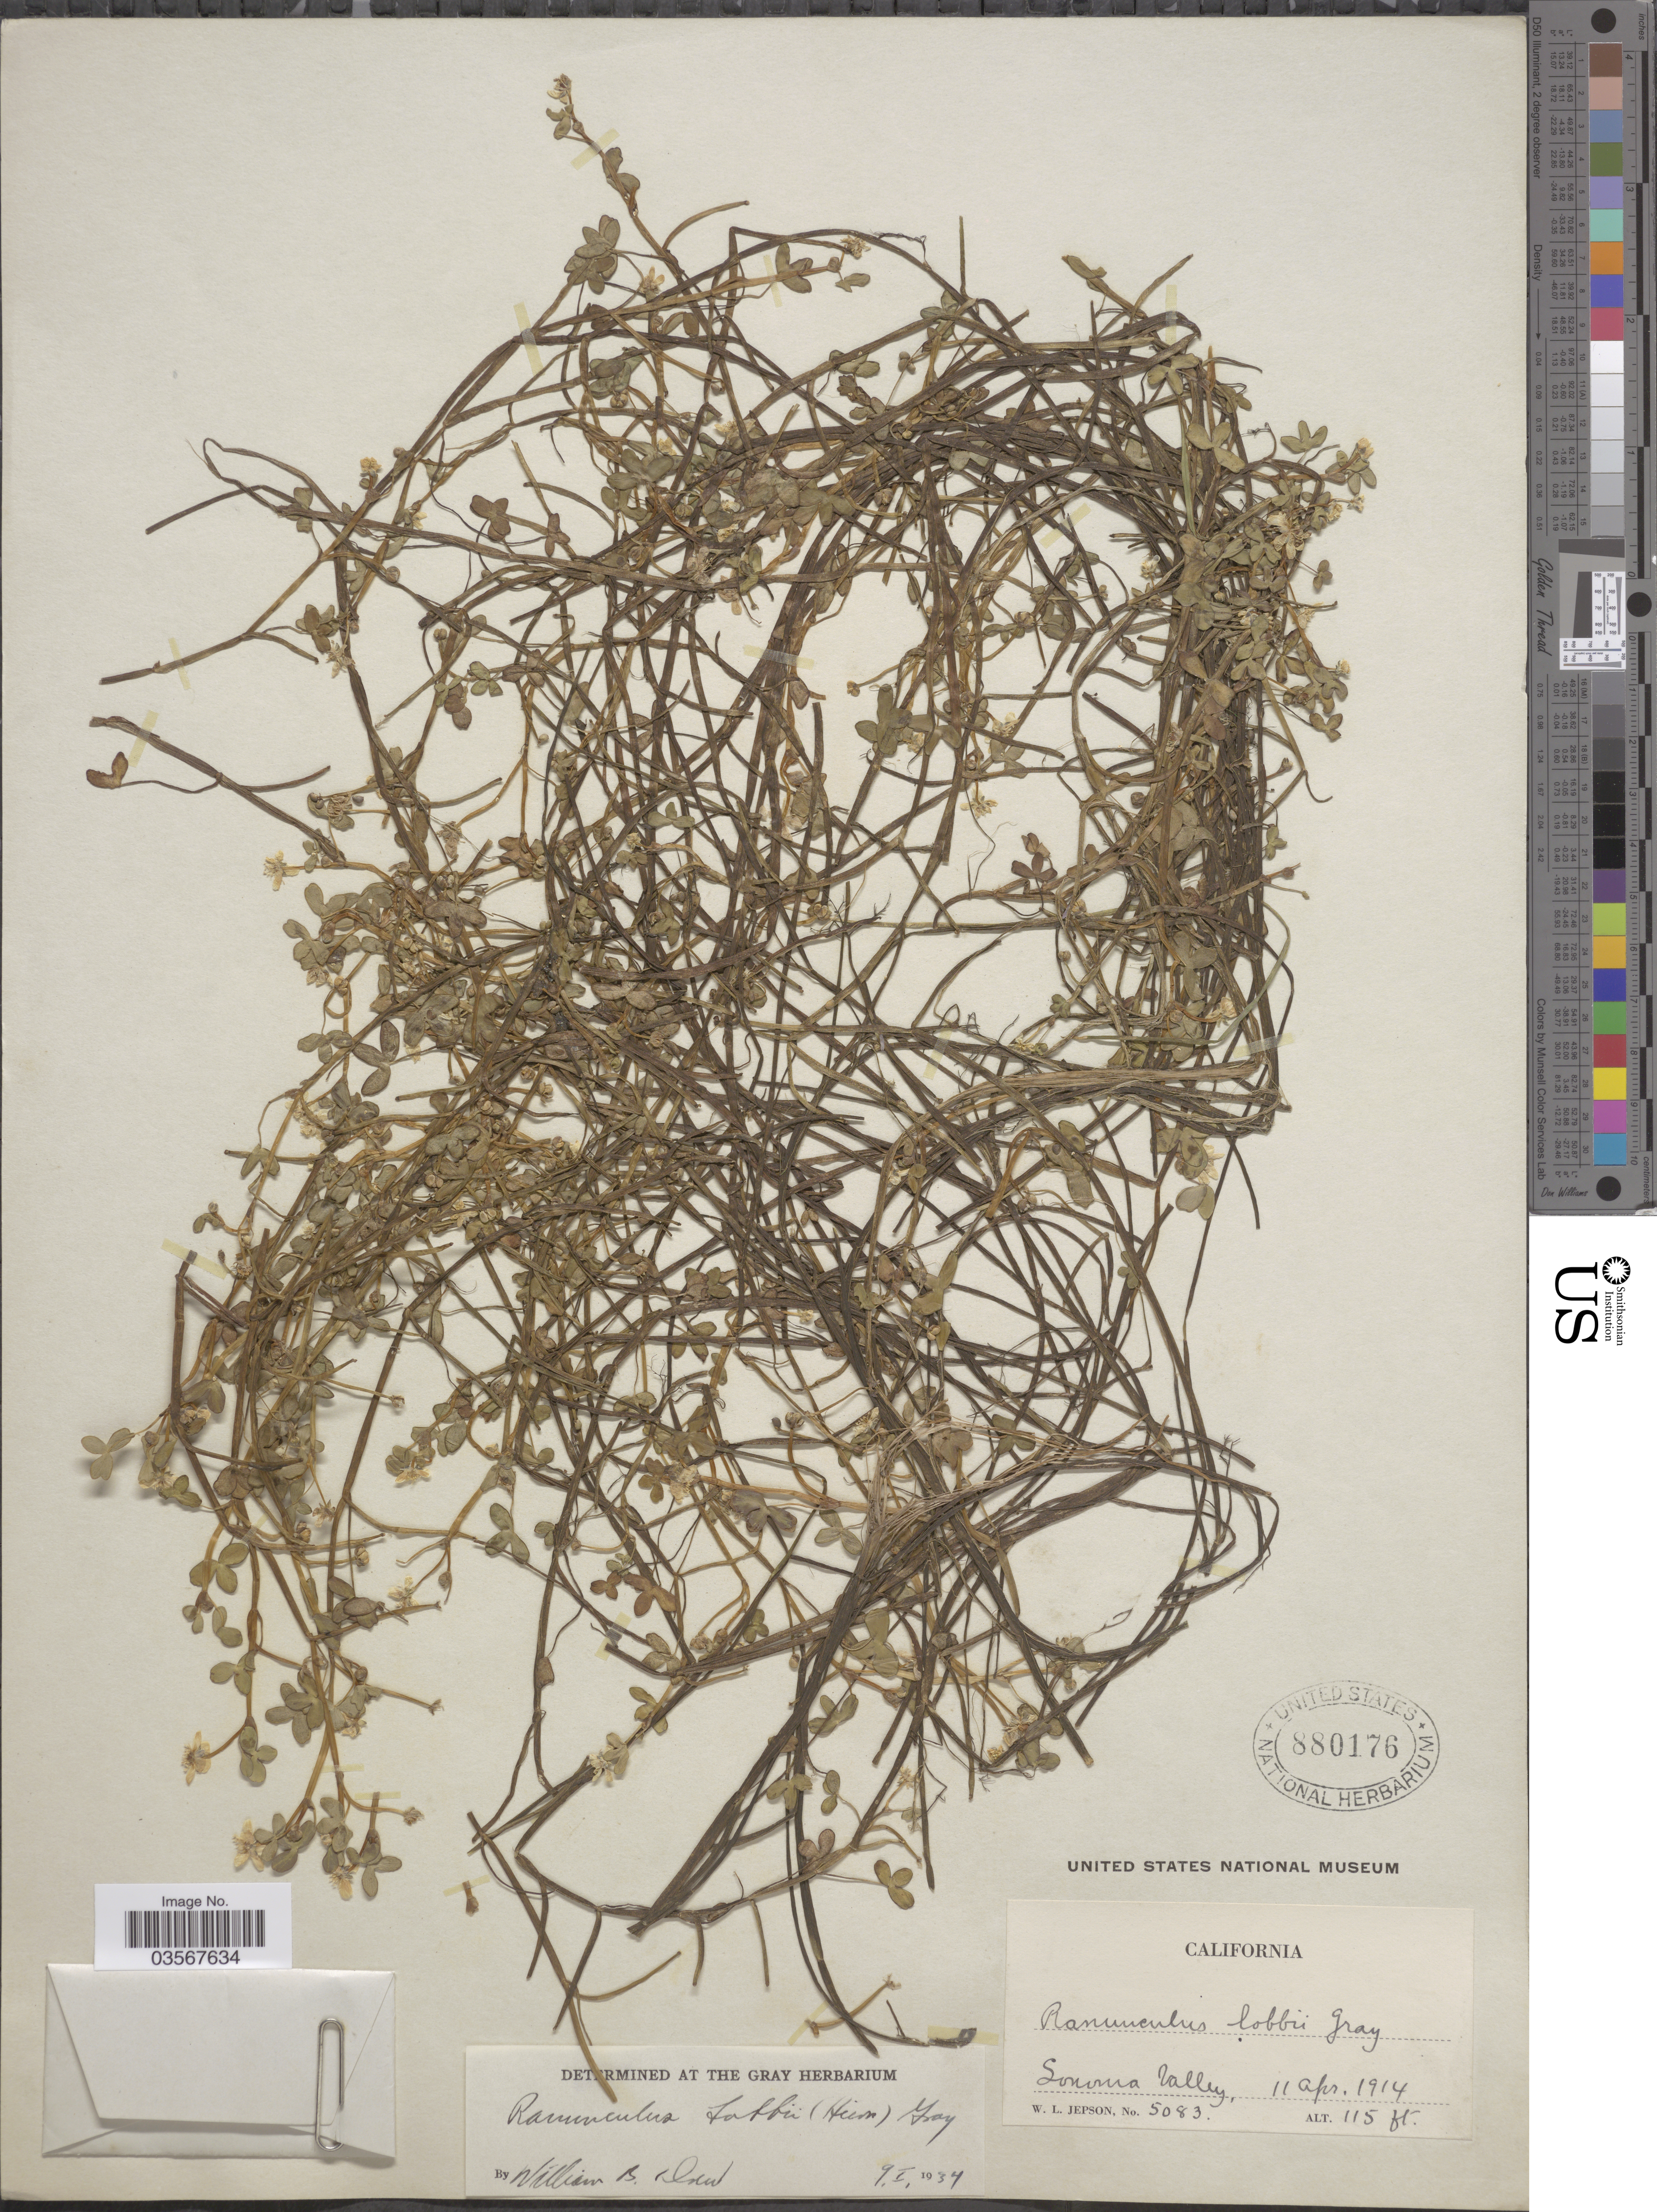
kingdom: Plantae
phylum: Tracheophyta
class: Magnoliopsida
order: Ranunculales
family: Ranunculaceae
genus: Ranunculus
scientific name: Ranunculus lobbii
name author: (Hiern) A. Gray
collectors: W. L. Jepson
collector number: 5083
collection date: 1914-04-11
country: United States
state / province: California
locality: Sonoma Valley.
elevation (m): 35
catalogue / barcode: US 880176